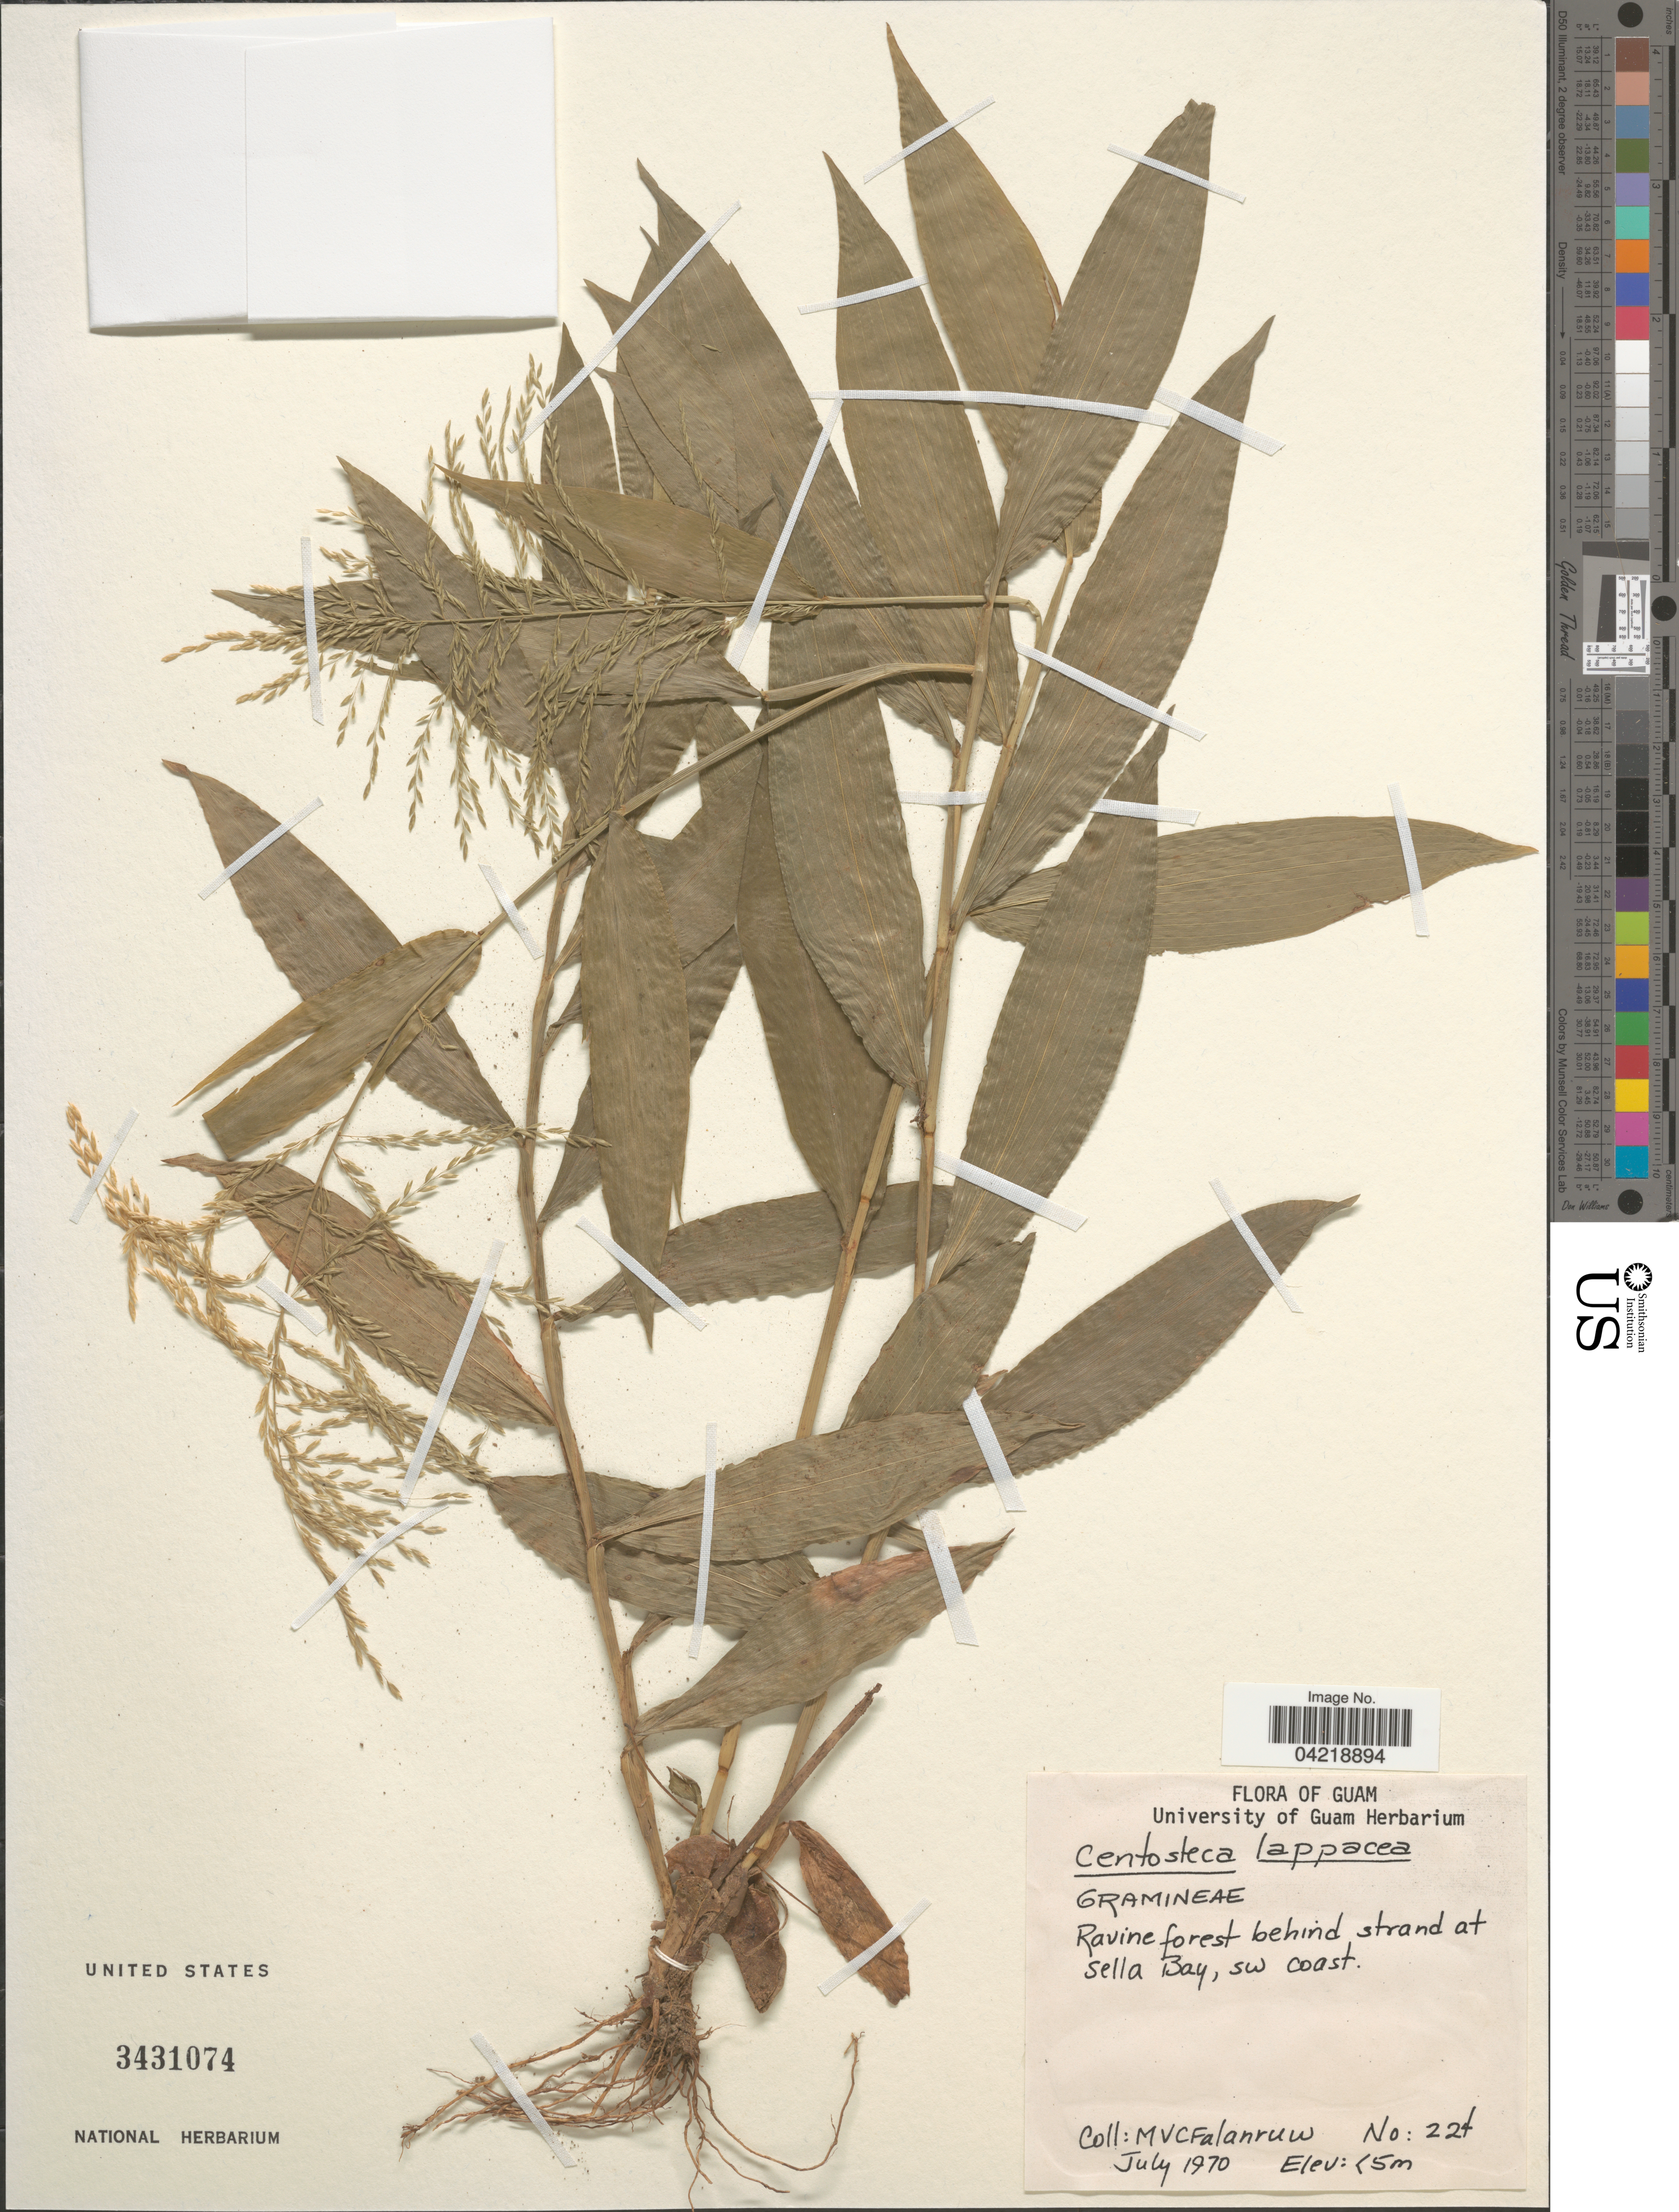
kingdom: Plantae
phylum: Tracheophyta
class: Liliopsida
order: Poales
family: Poaceae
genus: Centotheca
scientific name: Centotheca lappacea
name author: (L.) Desv.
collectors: M. V. Falanruw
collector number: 224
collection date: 1970-07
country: Guam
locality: Ravine forest behind strand at sella Bay, sw coast.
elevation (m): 5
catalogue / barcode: US 3431074